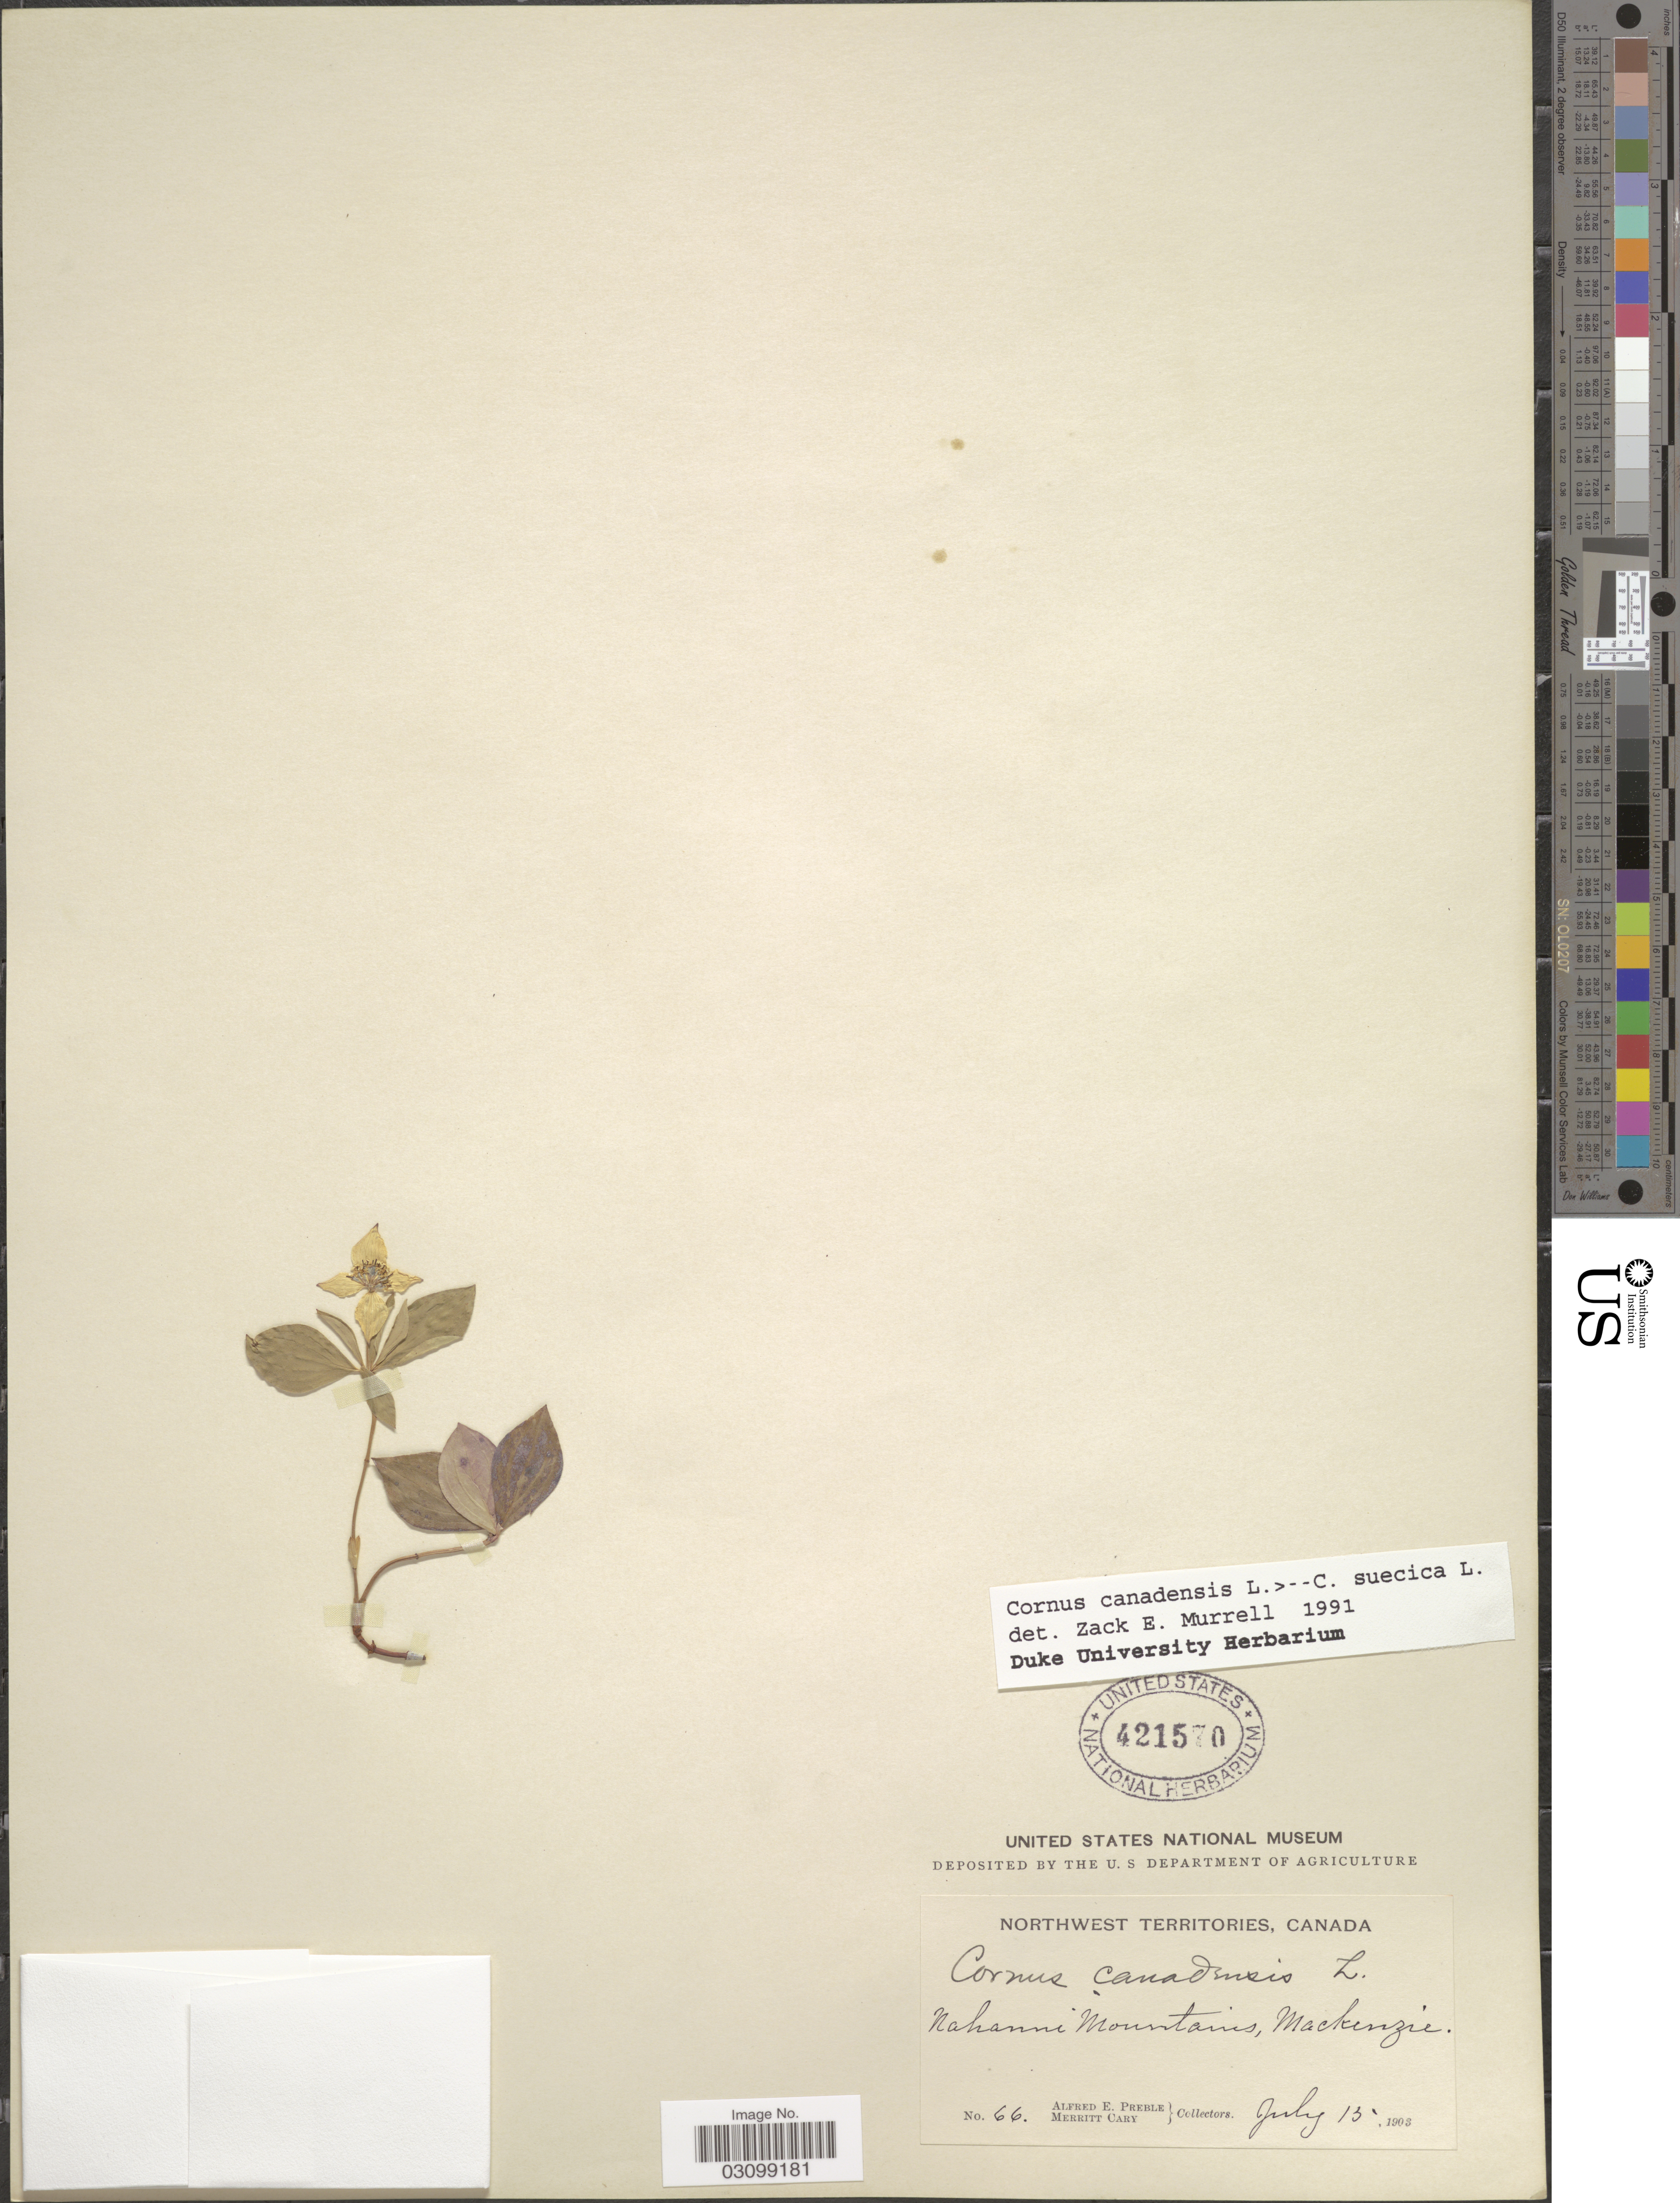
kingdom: Plantae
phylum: Tracheophyta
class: Magnoliopsida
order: Cornales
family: Cornaceae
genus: Cornus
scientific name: Cornus sp.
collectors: A. Preble & M. Cary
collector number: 66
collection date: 1903-07-15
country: Canada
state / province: Northwest Territories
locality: Nahanni Mountains, Mackenzie.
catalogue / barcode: US 421570